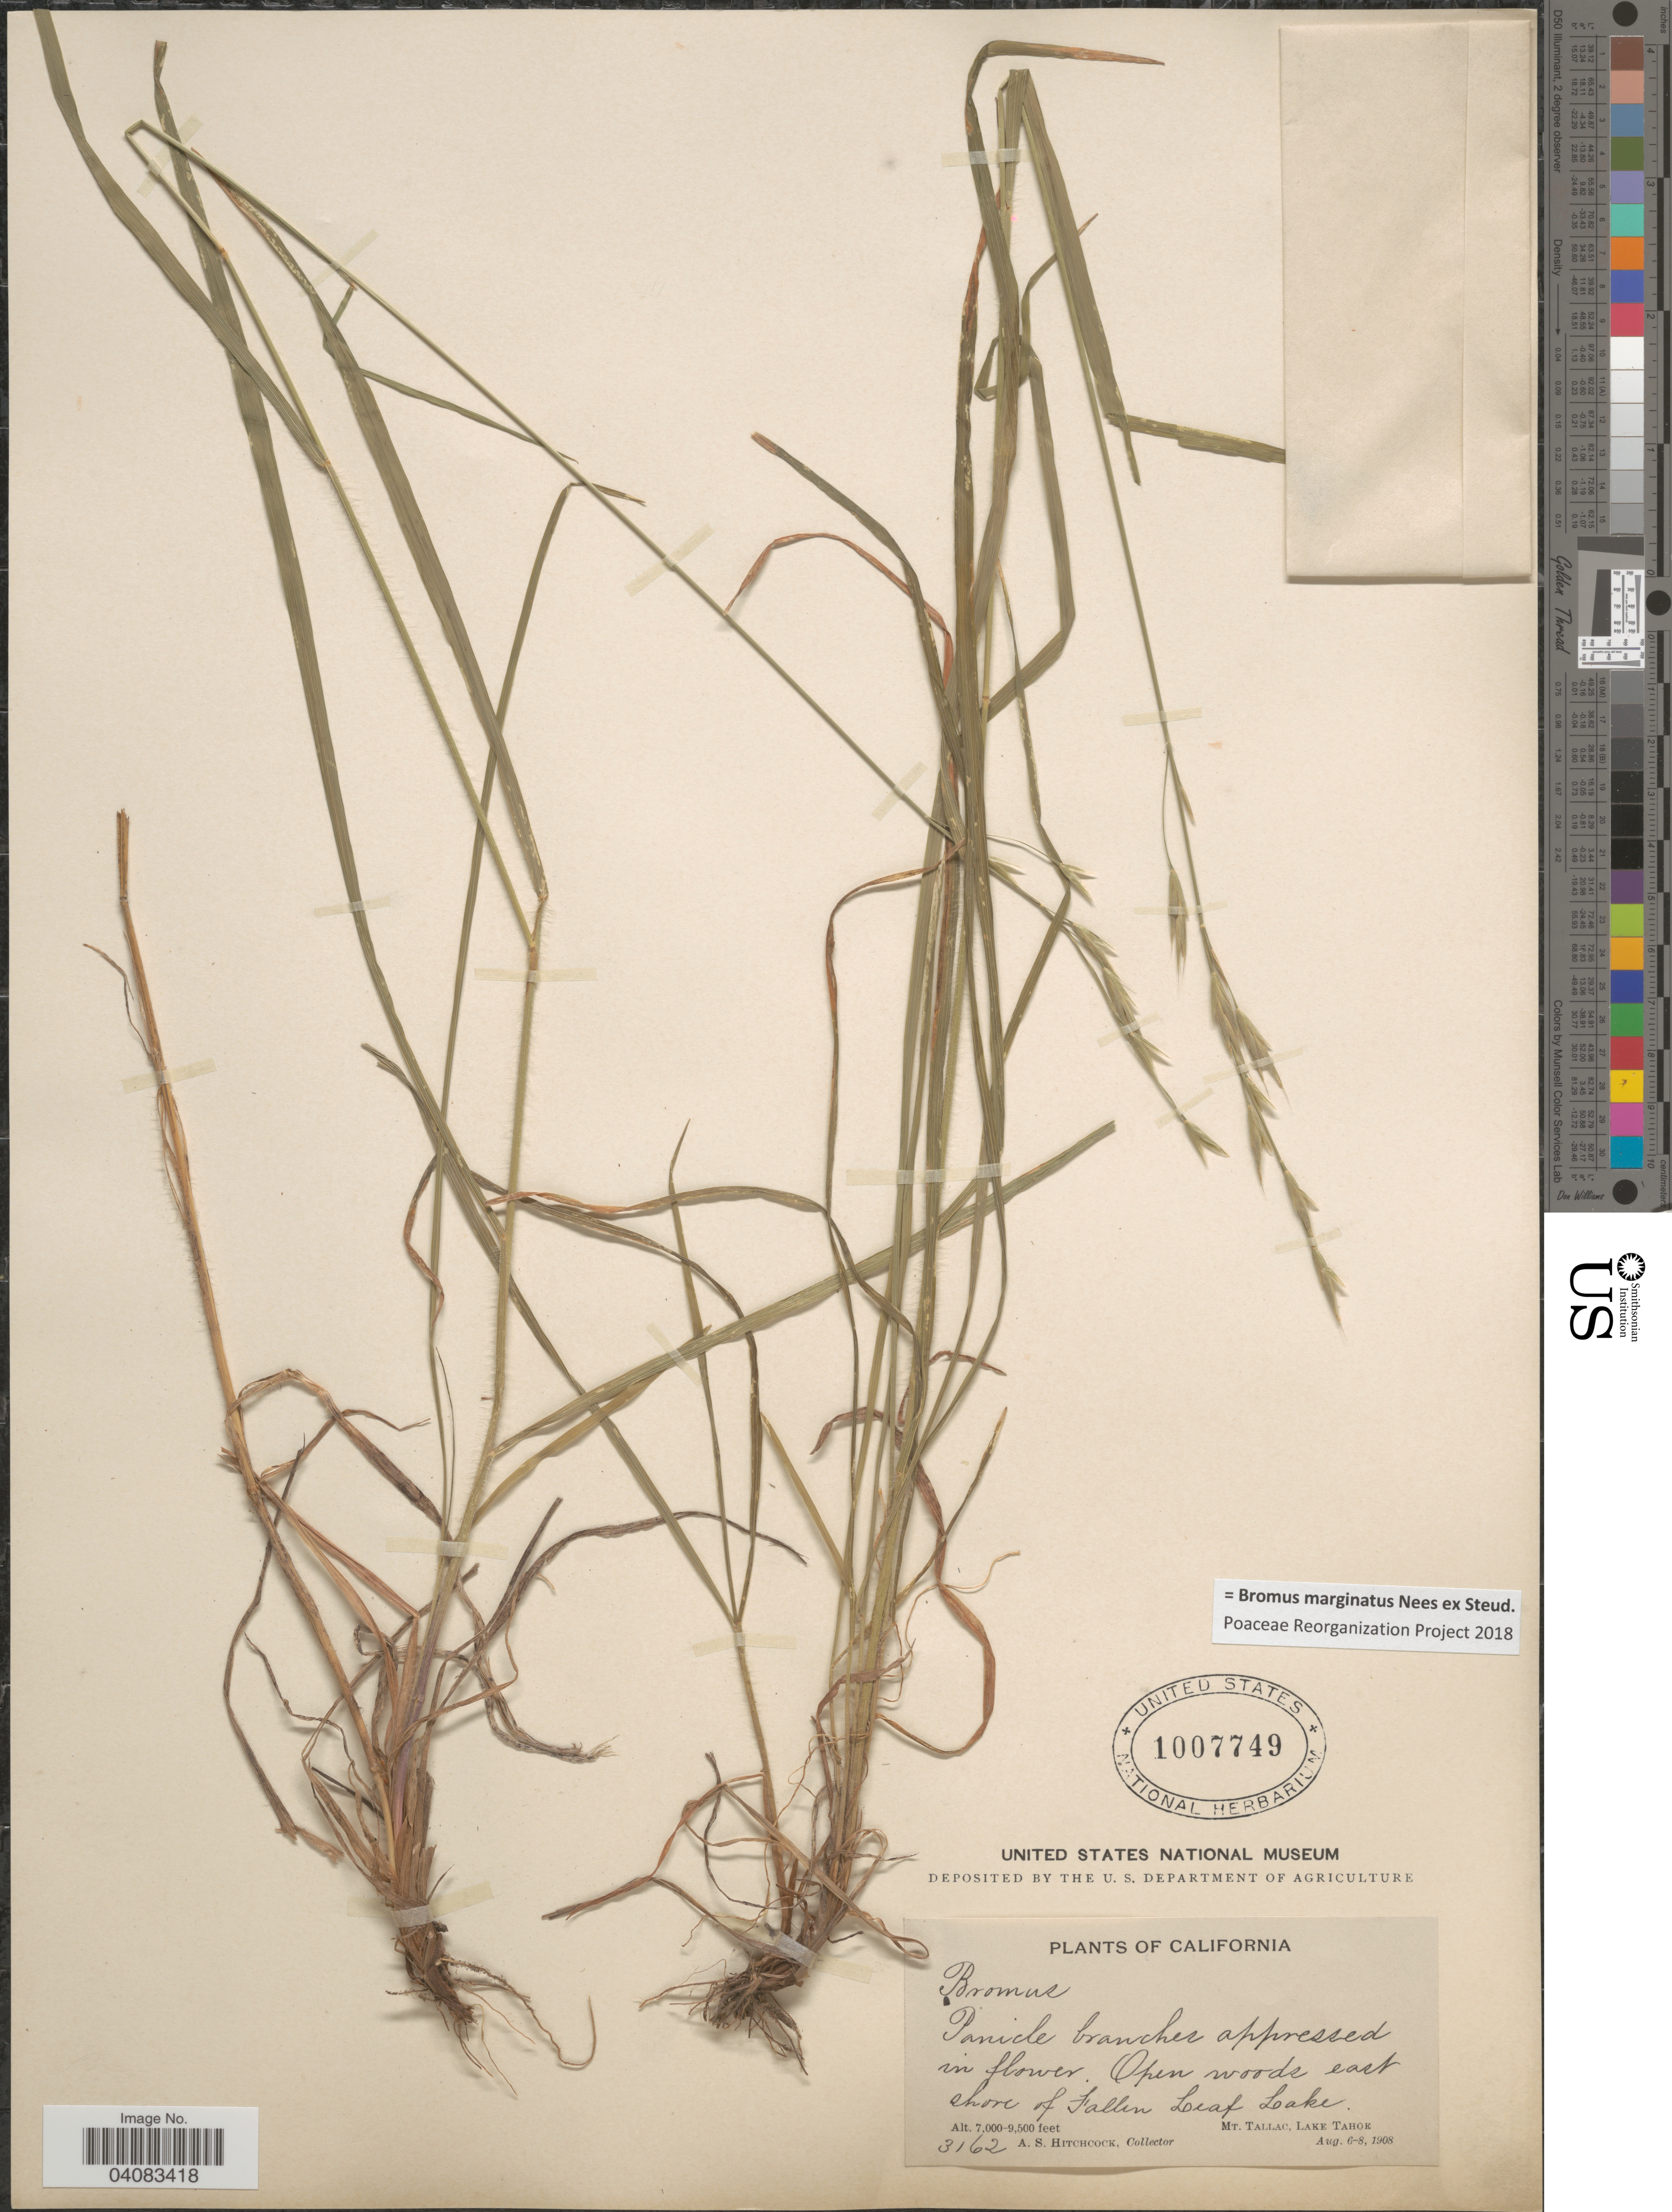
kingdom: Plantae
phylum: Tracheophyta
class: Liliopsida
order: Poales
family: Poaceae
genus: Bromus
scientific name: Bromus marginatus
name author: Nees ex Steud.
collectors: A. S. Hitchcock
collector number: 3162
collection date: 1908-08-06/1908-08-08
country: United States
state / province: California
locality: Open woods east shore of Fallen Leaf Lake. Mt. Tallac, Lake Tahoe.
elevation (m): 2134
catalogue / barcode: US 1007749